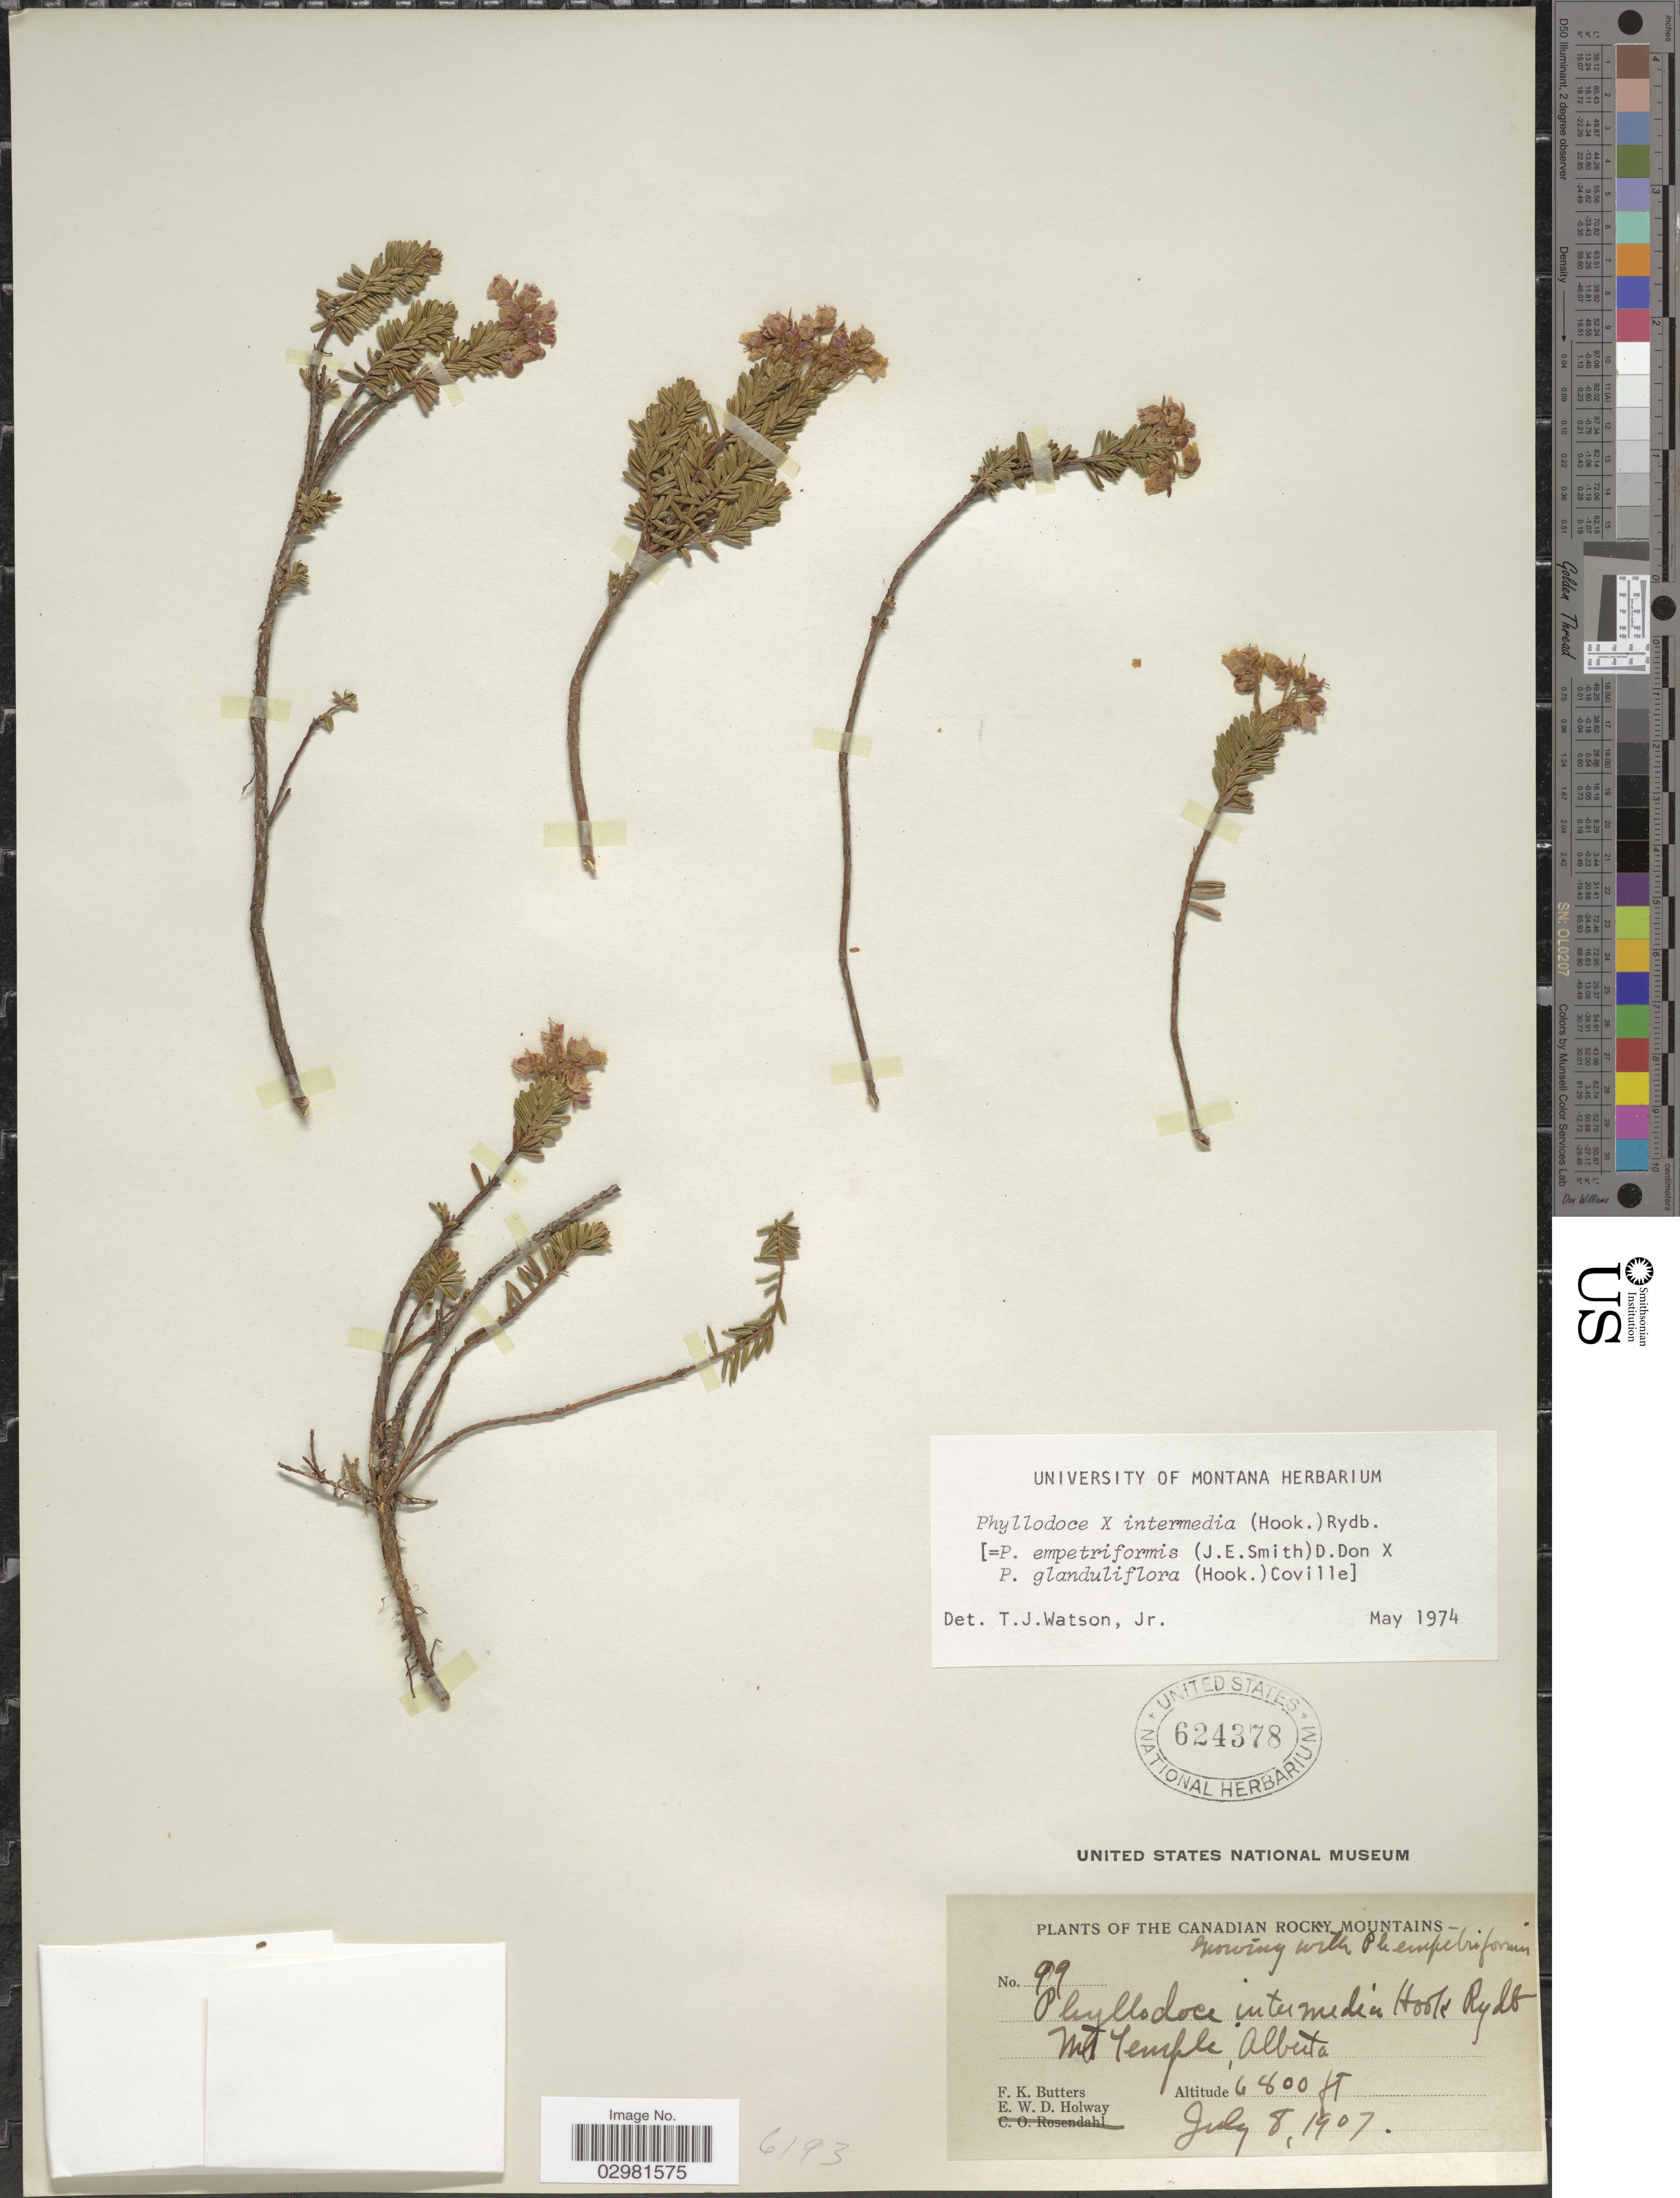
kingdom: Plantae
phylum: Tracheophyta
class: Magnoliopsida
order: Ericales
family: Ericaceae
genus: Phyllodoce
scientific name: Phyllodoce intermedia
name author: (Hook.) Rydb.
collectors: F. K. Butters & E. W. D. Holway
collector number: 99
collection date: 1907-07-08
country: Canada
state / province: Alberta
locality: The Canadian Rocky Mountains, Mt. Temple, Alberta.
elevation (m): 2073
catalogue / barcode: US 624378